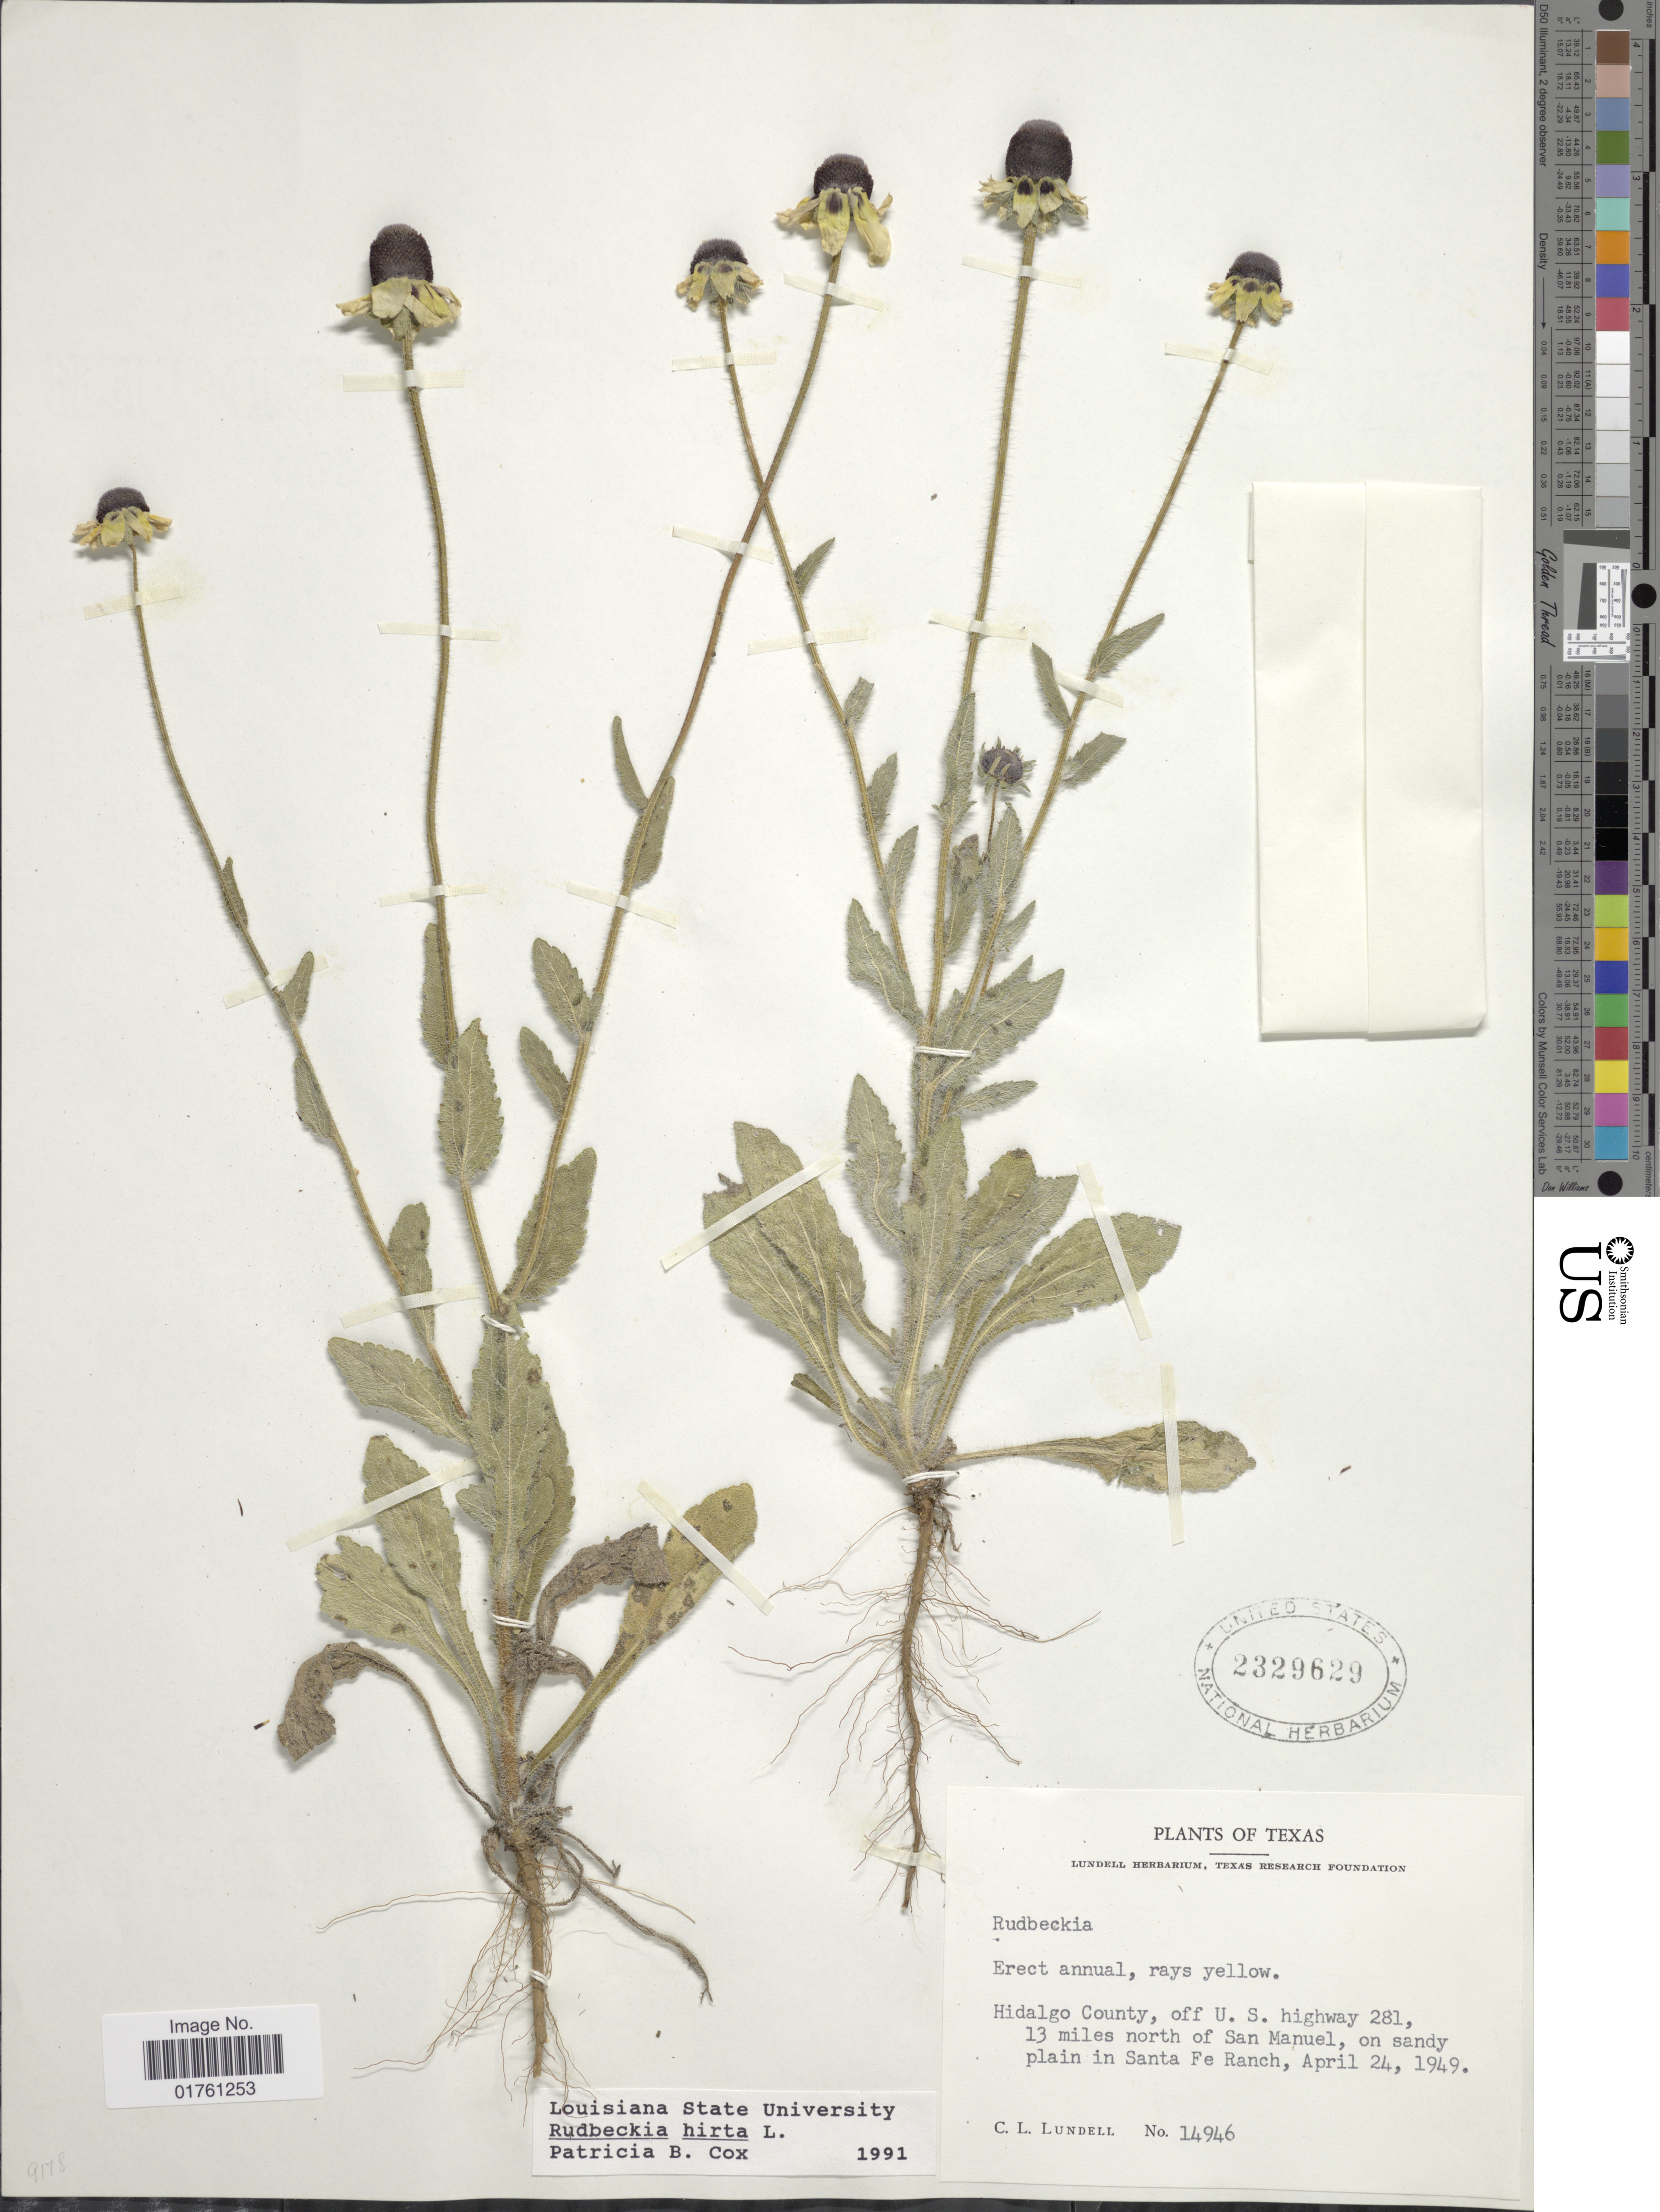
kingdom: Plantae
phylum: Tracheophyta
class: Magnoliopsida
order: Asterales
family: Asteraceae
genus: Rudbeckia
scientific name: Rudbeckia hirta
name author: L.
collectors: C. L. Lundell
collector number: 14946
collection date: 1949-04-24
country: United States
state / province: Texas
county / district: Hidalgo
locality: Hidalgo County, off U.S. 281, 13 miles north of San Manuel, on sandy plain in Santa Fe Ranch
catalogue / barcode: US 2329629